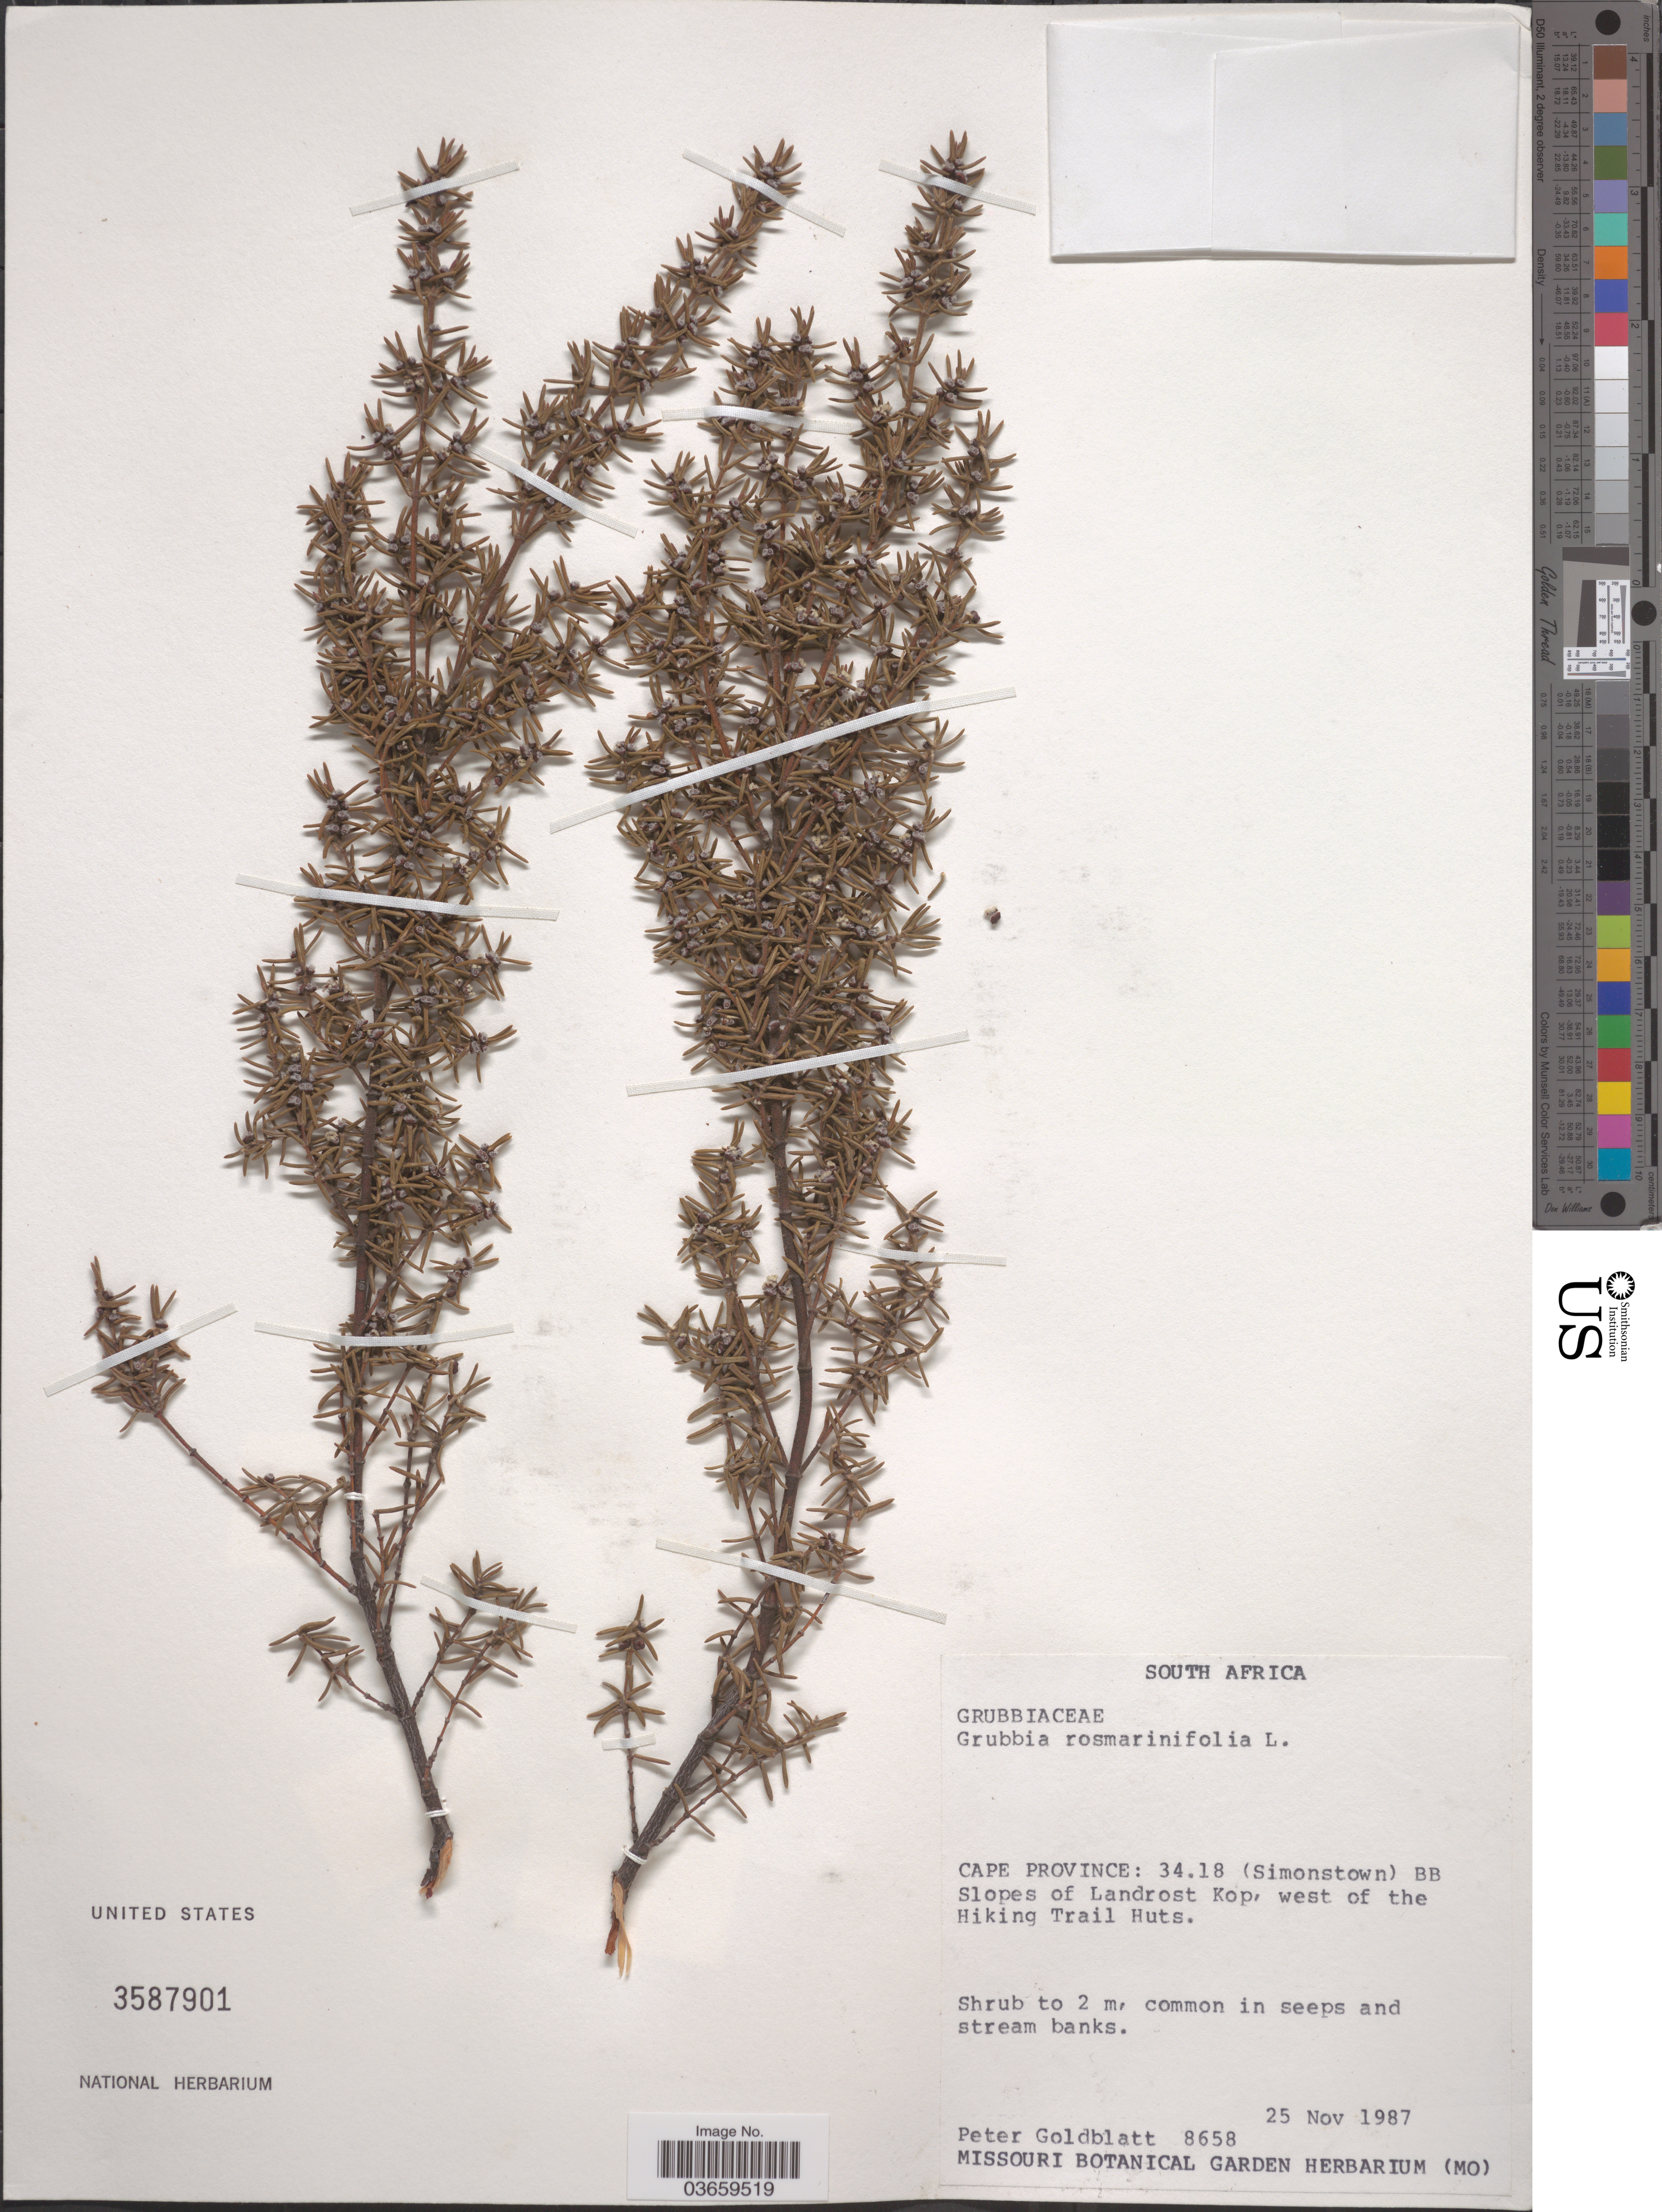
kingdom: Plantae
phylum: Tracheophyta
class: Magnoliopsida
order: Cornales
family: Grubbiaceae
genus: Grubbia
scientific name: Grubbia rosmarinifolia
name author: P.J. Bergius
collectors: P. Goldblatt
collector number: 8658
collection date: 1987-11-25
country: South Africa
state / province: Western Cape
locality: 34.18 (Simonstown) BB Slopes of Landrost Kop, west of the Hiking Trail Huts.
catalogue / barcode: US 3587901